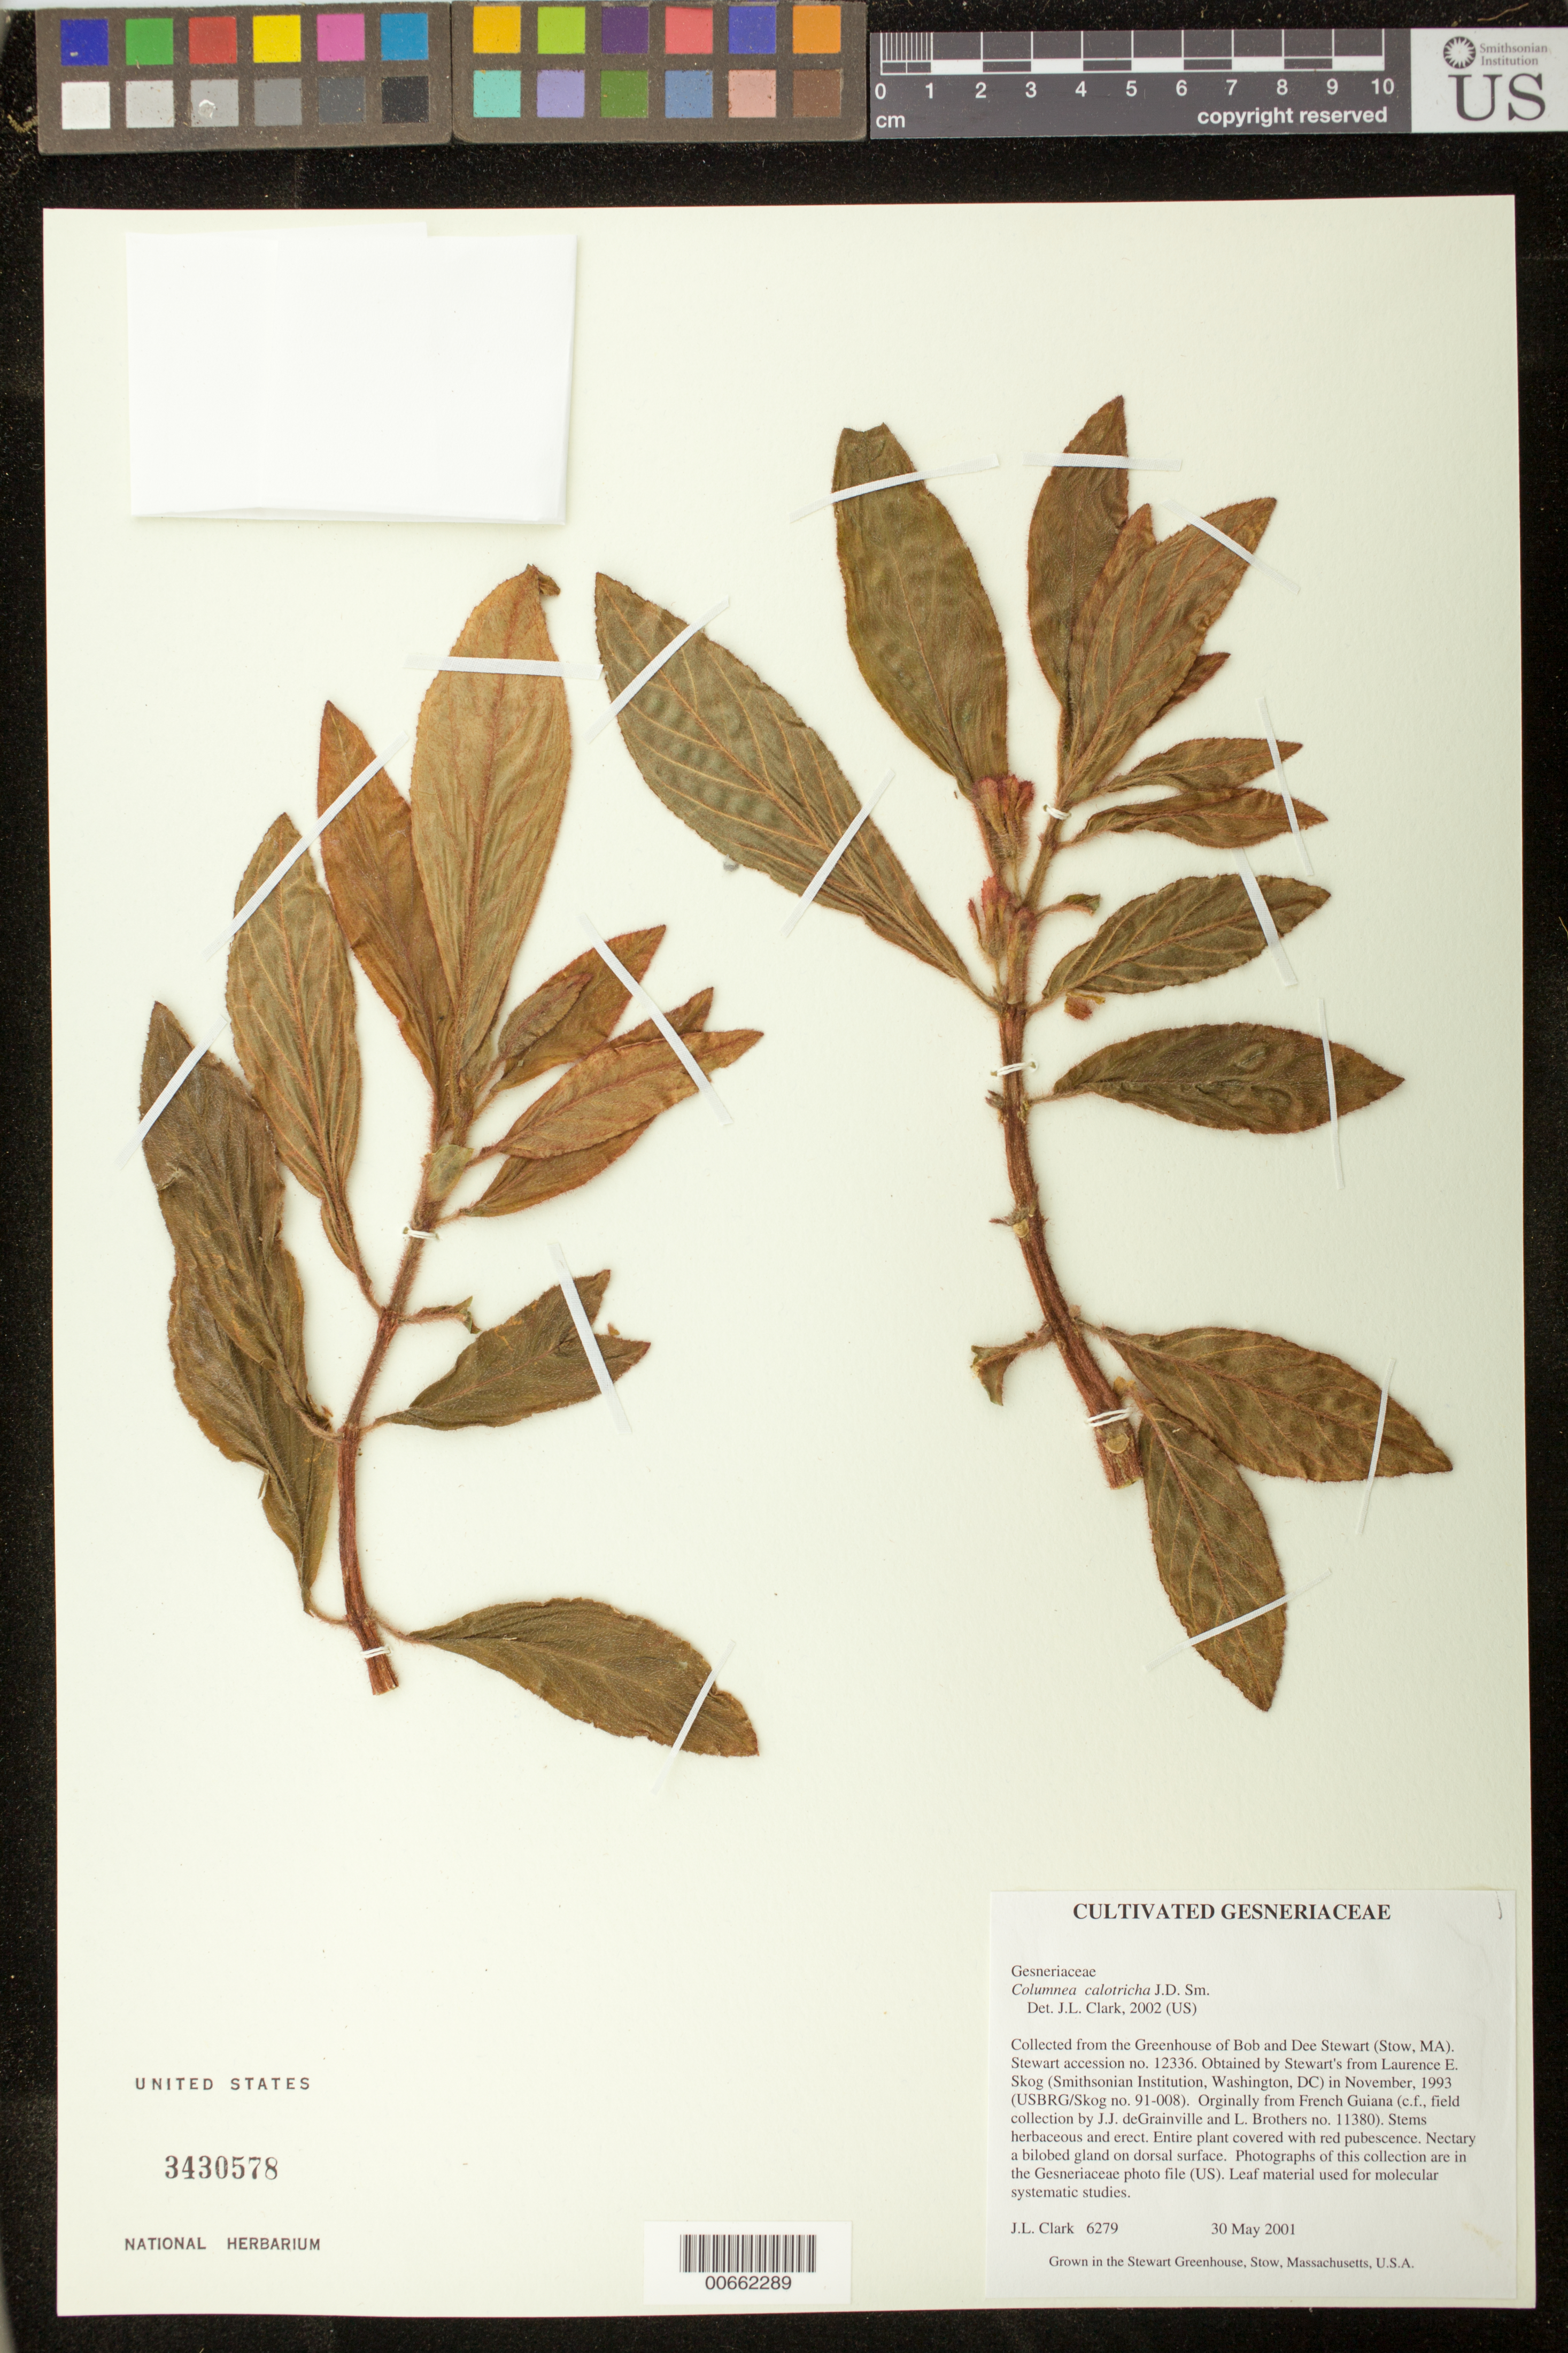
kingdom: Plantae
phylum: Tracheophyta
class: Magnoliopsida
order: Lamiales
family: Gesneriaceae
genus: Columnea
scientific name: Columnea calotricha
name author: Donn. Sm.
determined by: Clark, J. L., (SEL), The Marie Selby Botanical Garden (UNITED STATES)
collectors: J. L. Clark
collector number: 6279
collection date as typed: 30 May 2001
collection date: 2001-05-30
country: French Guiana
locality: Grown in the Stewart Greenhouse, Stow, Massachusetts, U.S.A.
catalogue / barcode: US 3430578